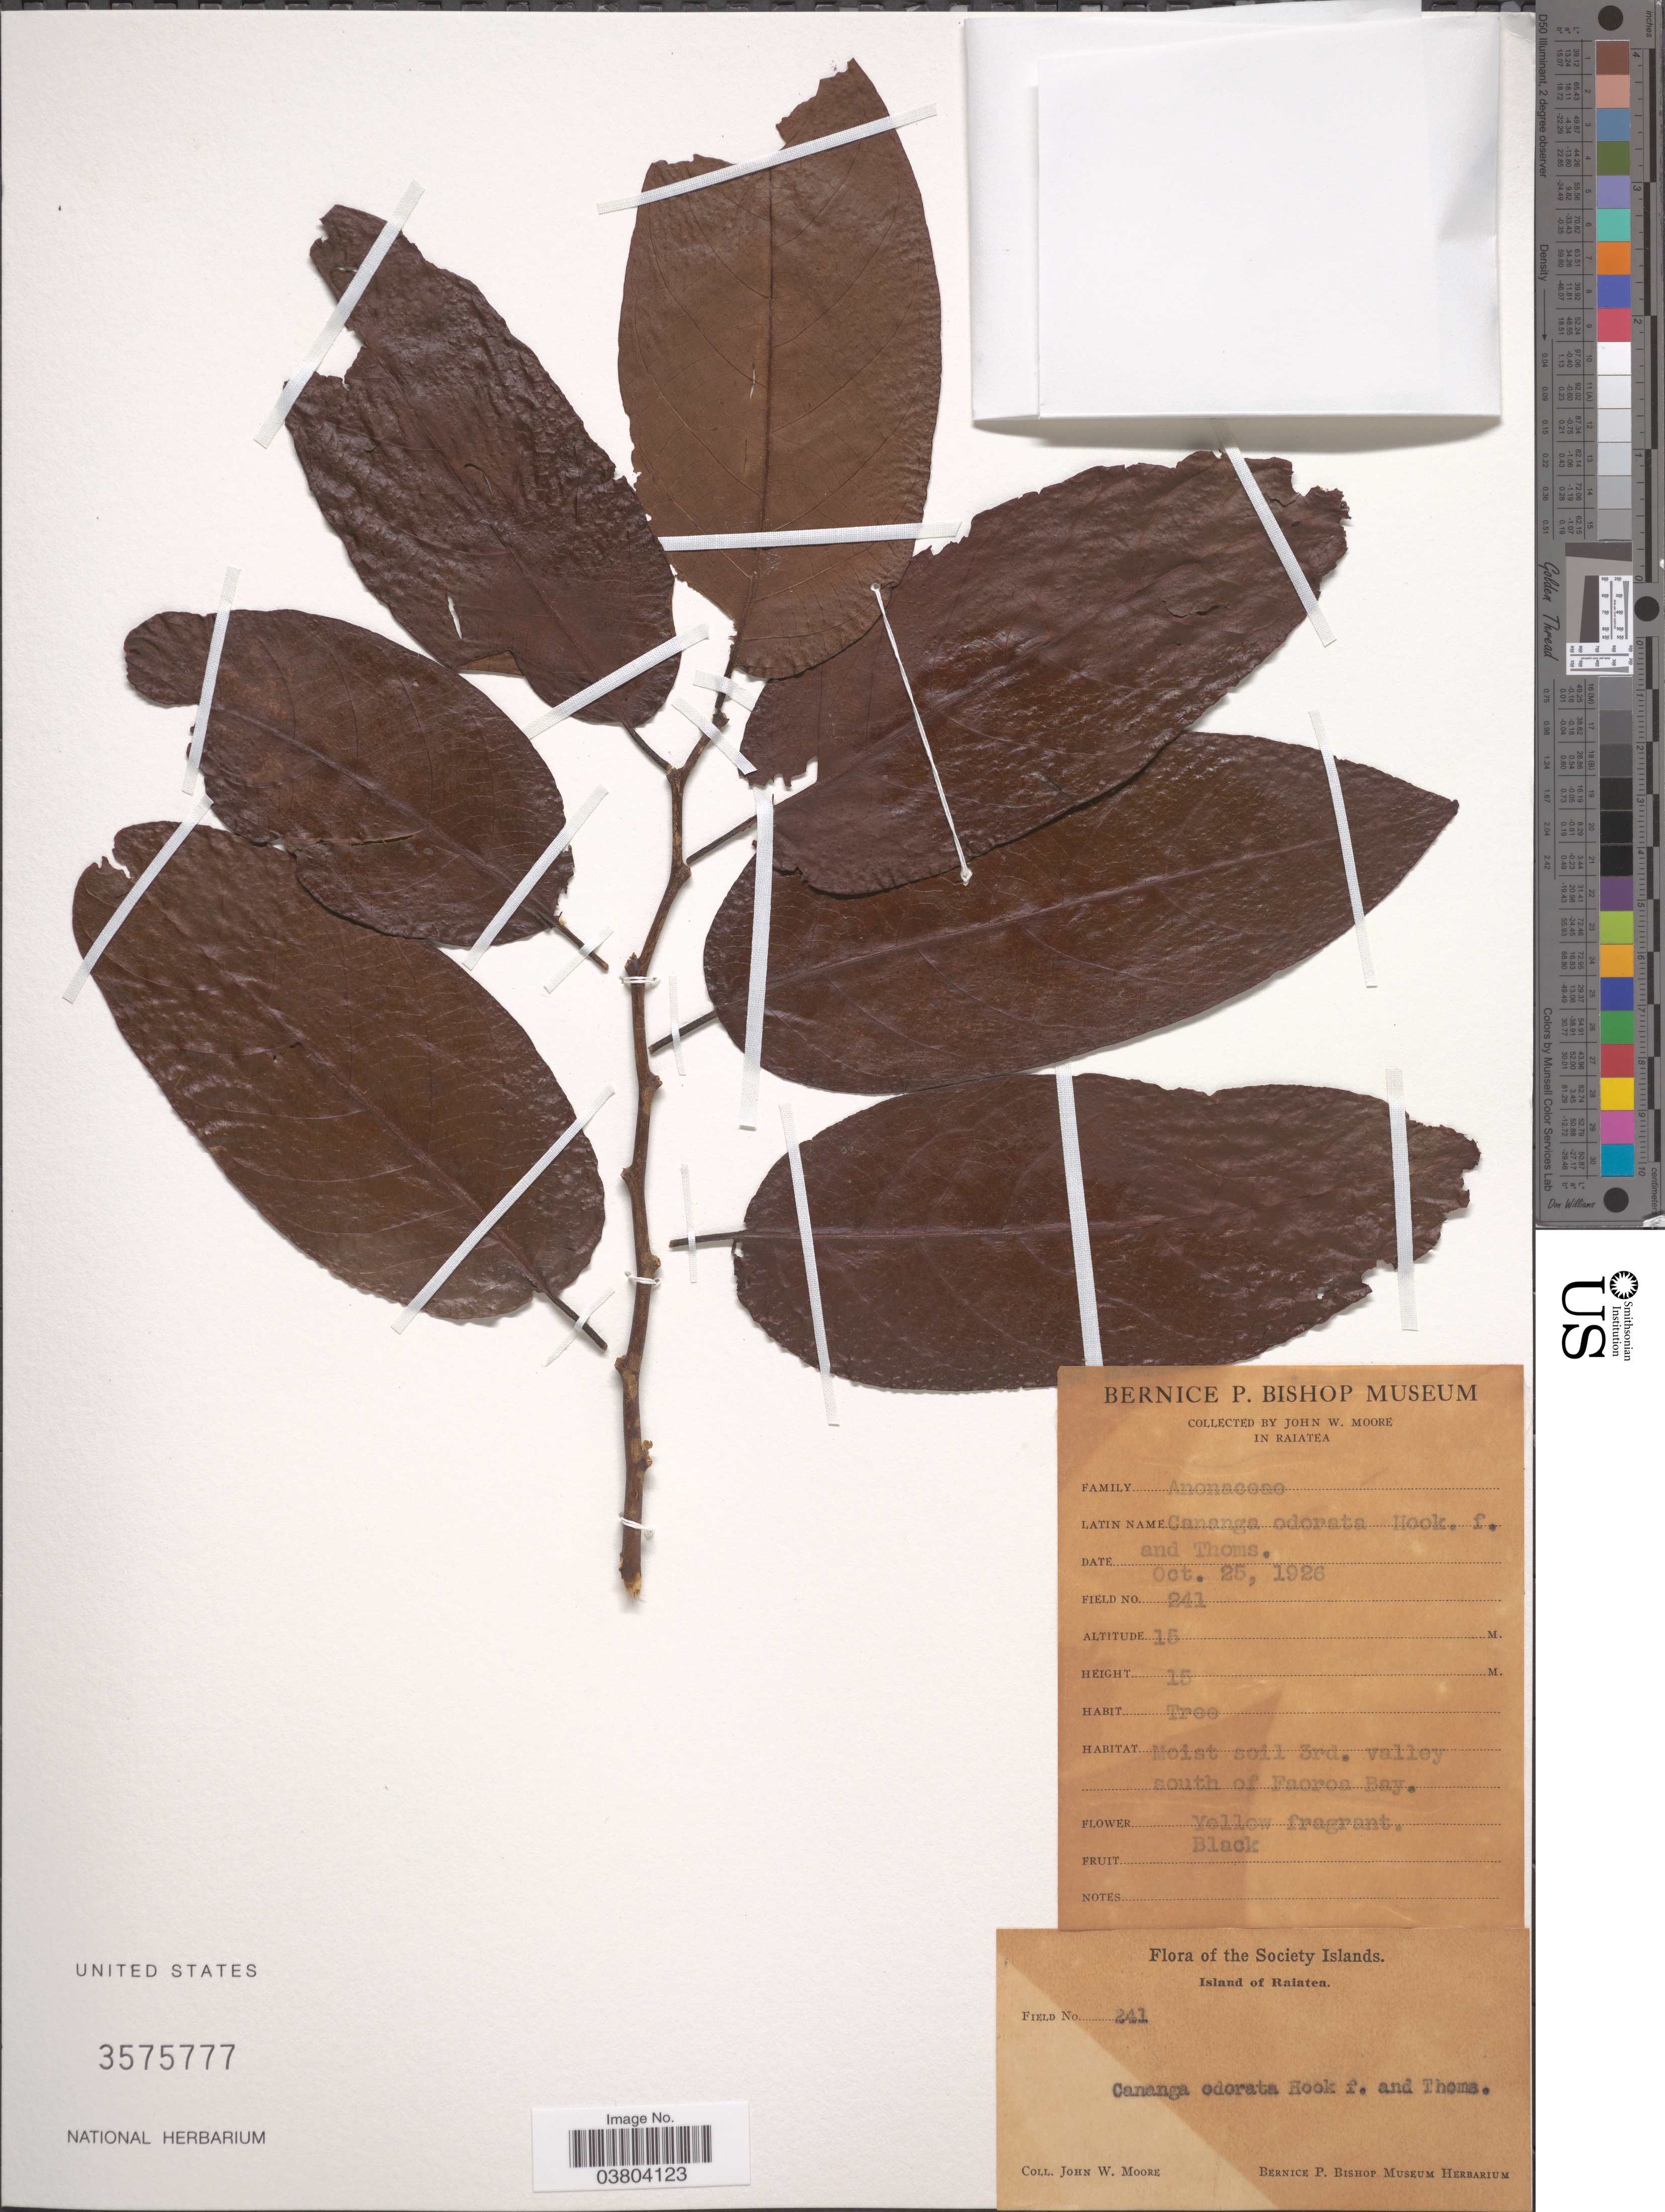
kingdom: Plantae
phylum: Tracheophyta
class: Magnoliopsida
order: Magnoliales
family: Annonaceae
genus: Cananga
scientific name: Cananga odorata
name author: (Lam.) Hook. f. & Thomson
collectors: J. Moore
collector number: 241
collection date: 1926-10-25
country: French Polynesia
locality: Society Islands. Island of Raiatea. Moist soil 3rd. valley south of Faoroa Bay.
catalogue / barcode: US 3575777